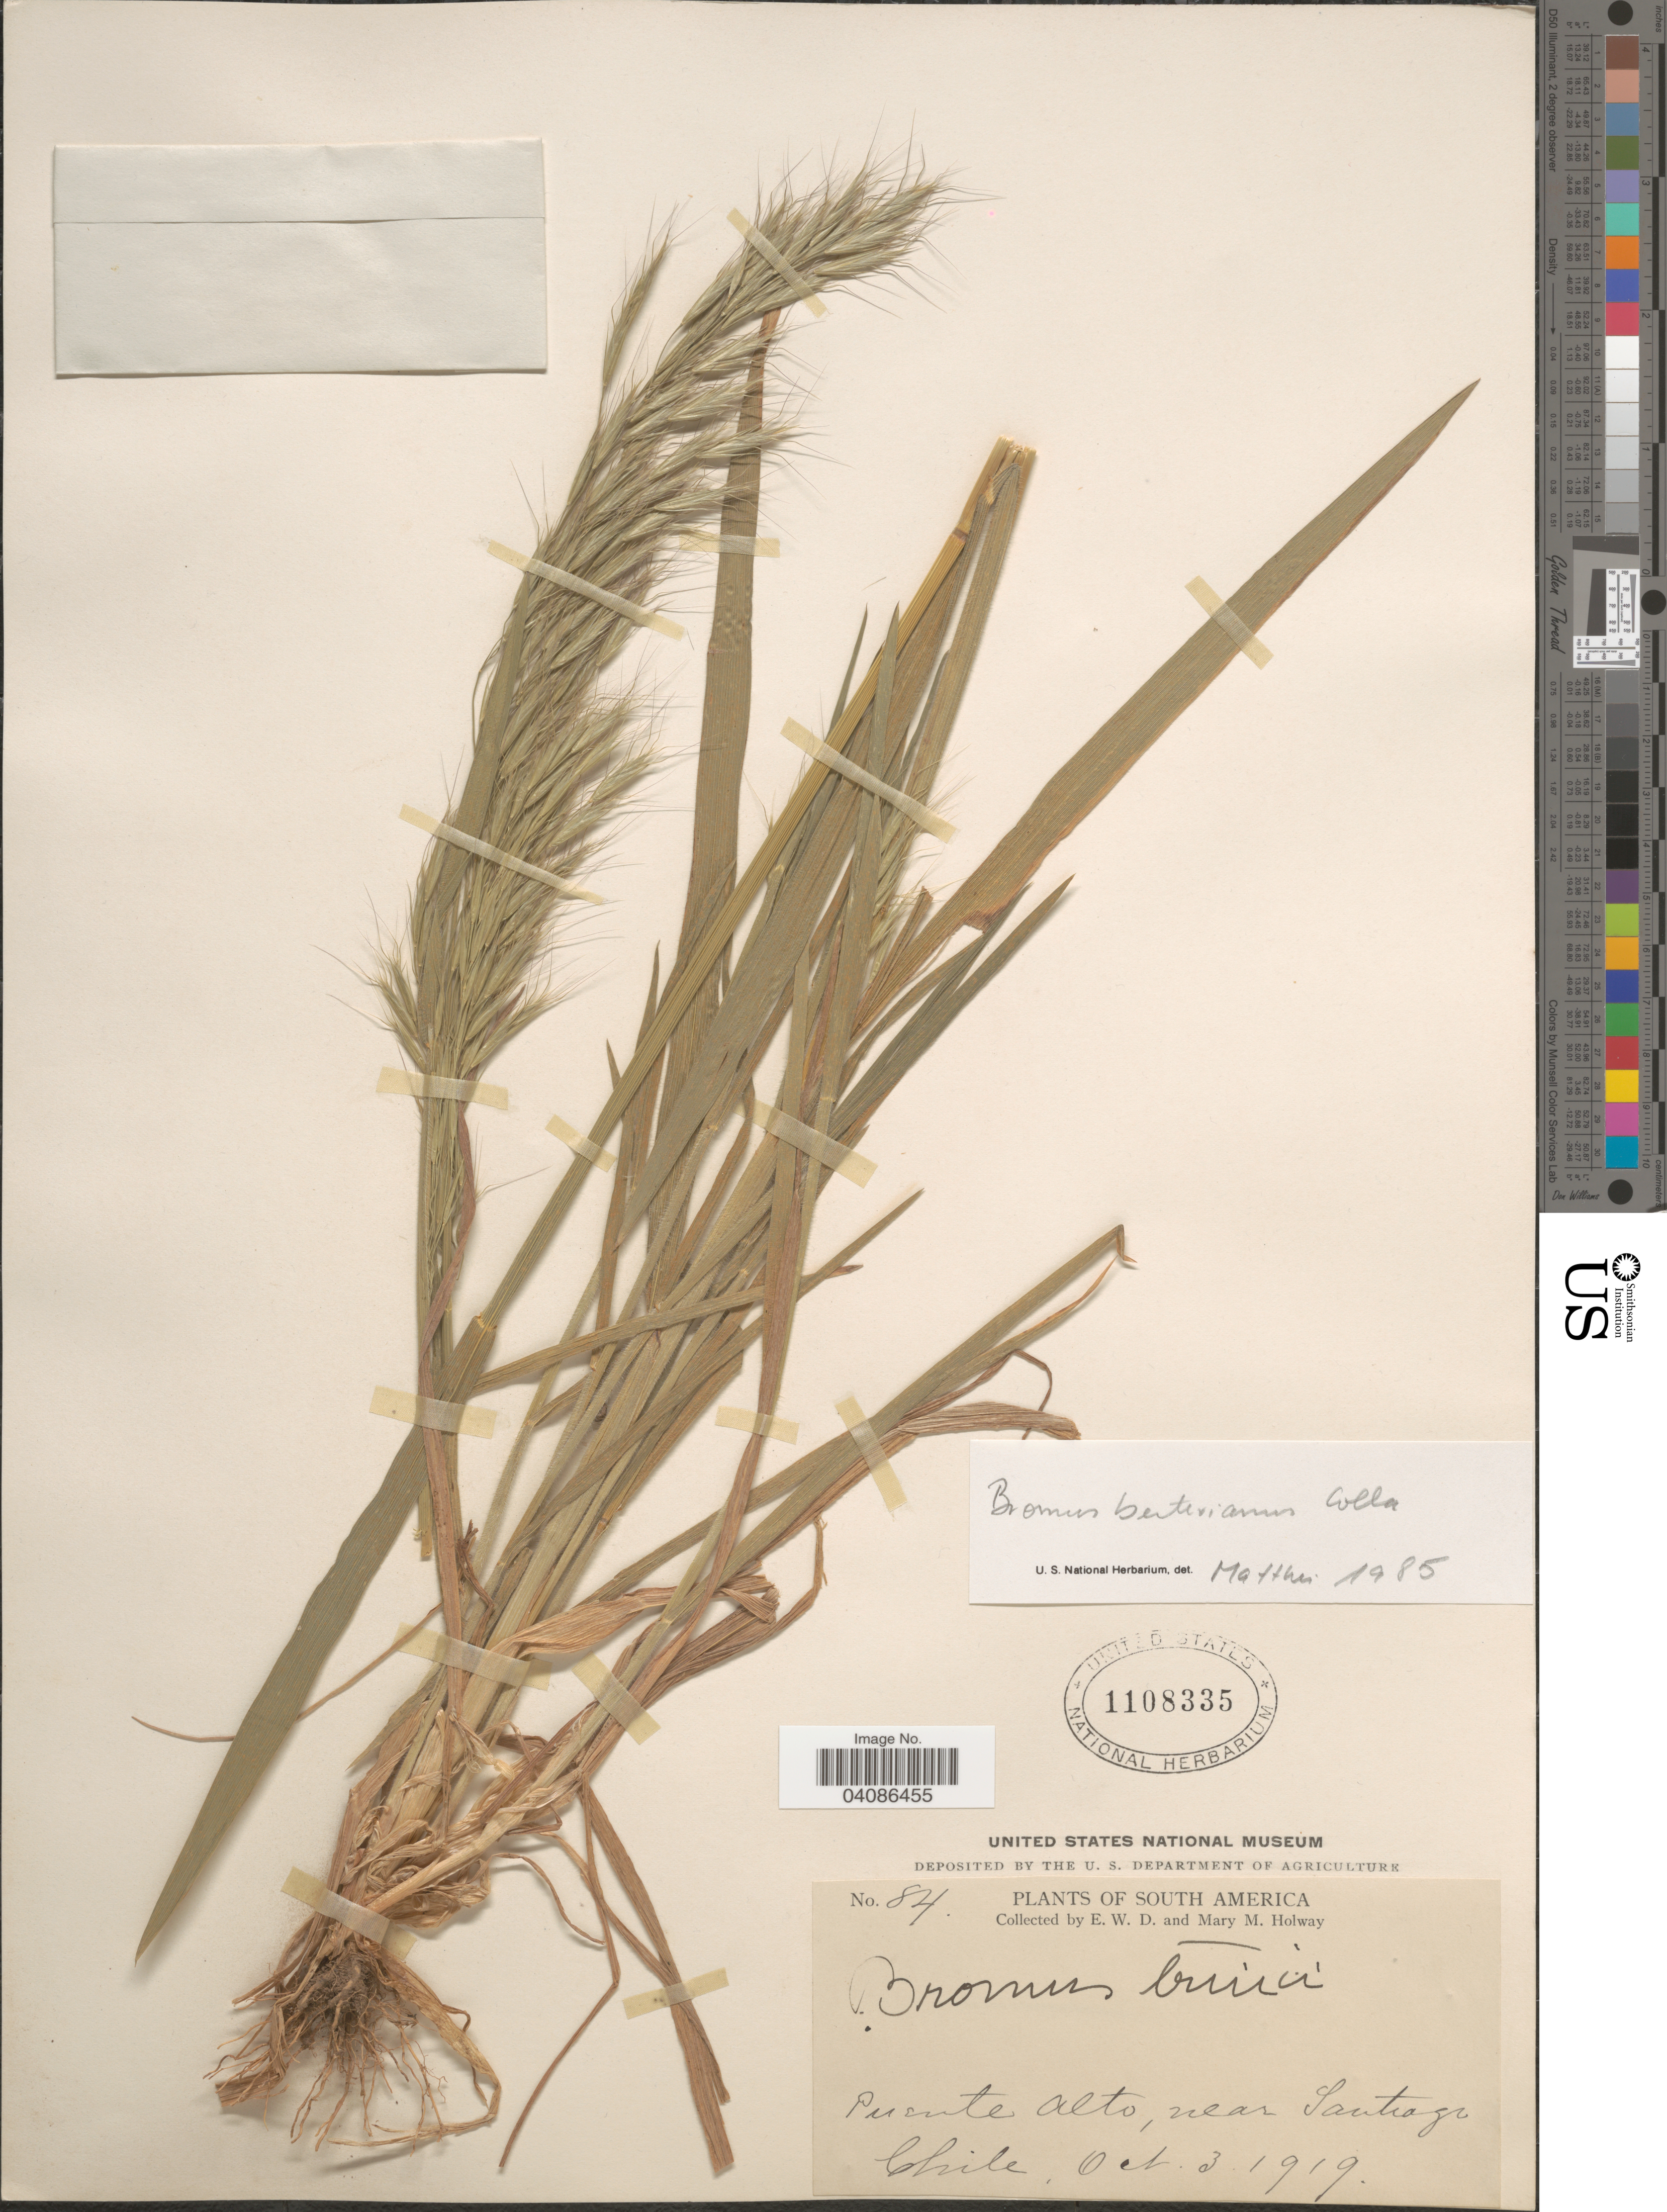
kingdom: Plantae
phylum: Tracheophyta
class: Liliopsida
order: Poales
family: Poaceae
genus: Bromus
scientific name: Bromus berteroanus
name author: Colla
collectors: E. W. D. Holway & M. M. Holway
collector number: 84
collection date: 1919-10-03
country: Chile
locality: Puente alto, near Santiago.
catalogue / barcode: US 1108335